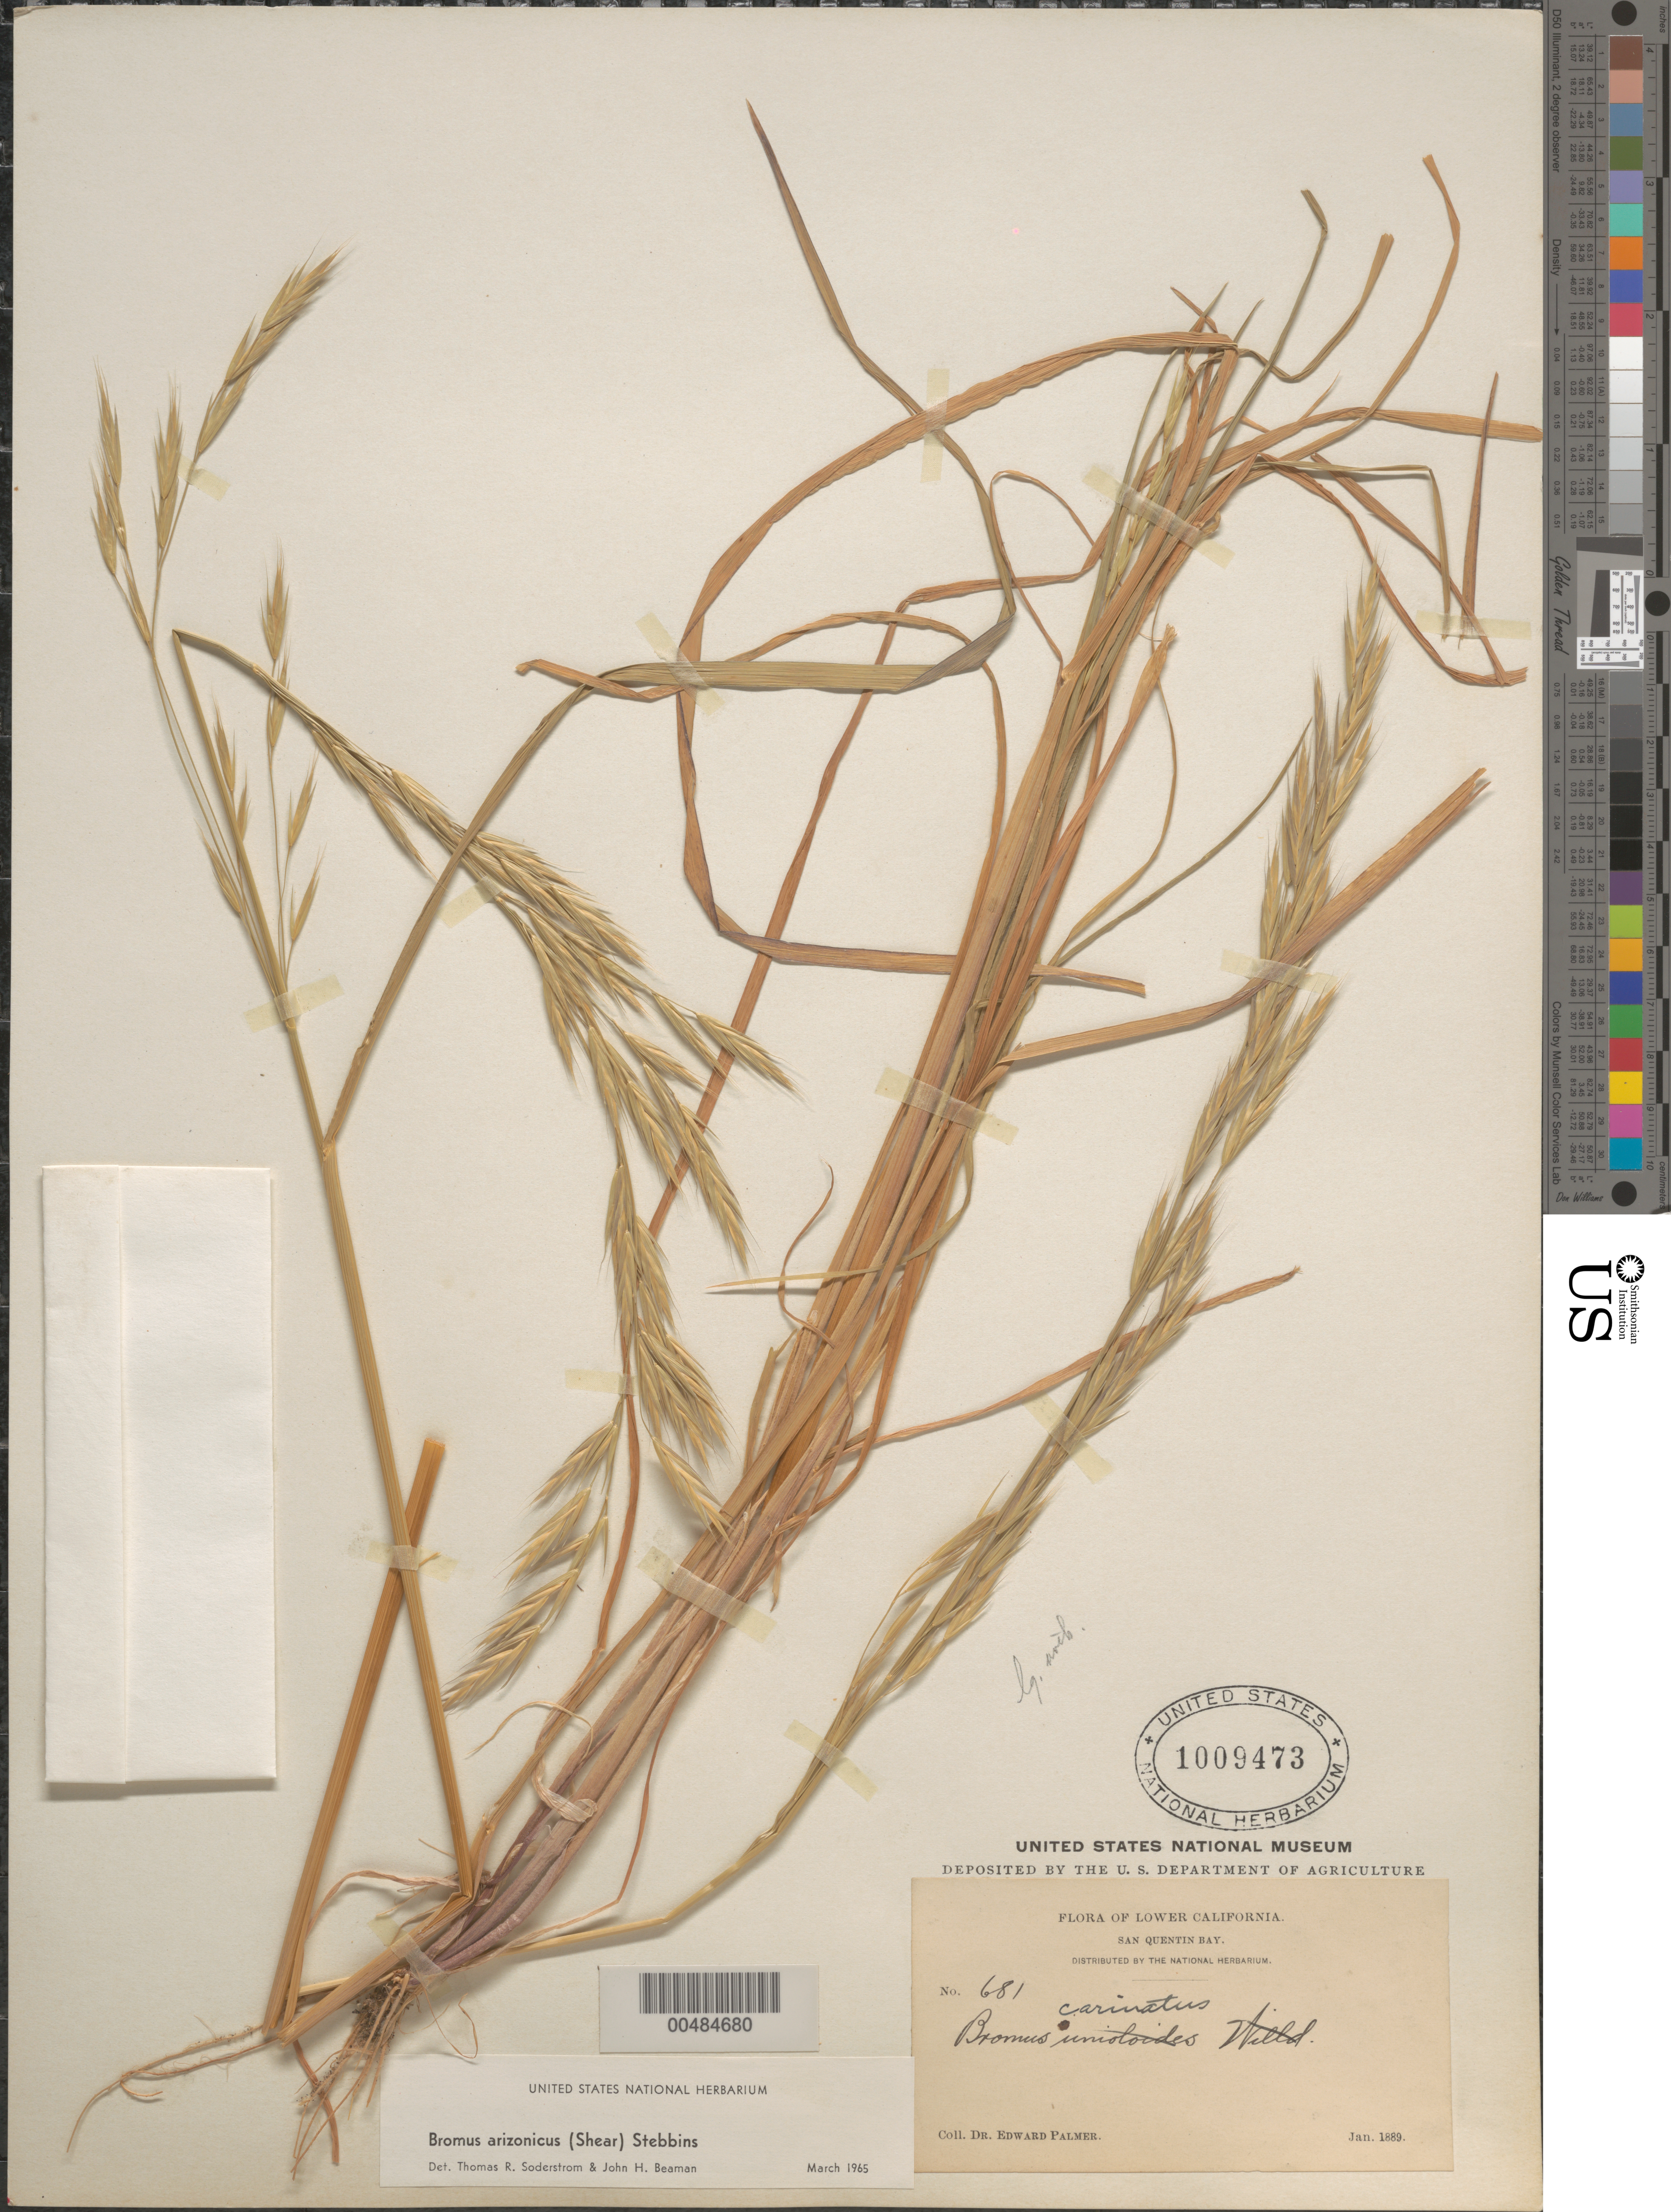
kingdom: Plantae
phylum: Tracheophyta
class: Liliopsida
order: Poales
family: Poaceae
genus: Bromus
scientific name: Bromus arizonicus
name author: (Shear) Stebbins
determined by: Soderstrom, T. R.; Beaman, J. H.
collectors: E. Palmer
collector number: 681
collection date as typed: Jan 1889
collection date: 1889-01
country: Mexico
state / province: Baja California Norte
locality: San Quentin Bay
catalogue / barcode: US 1009473